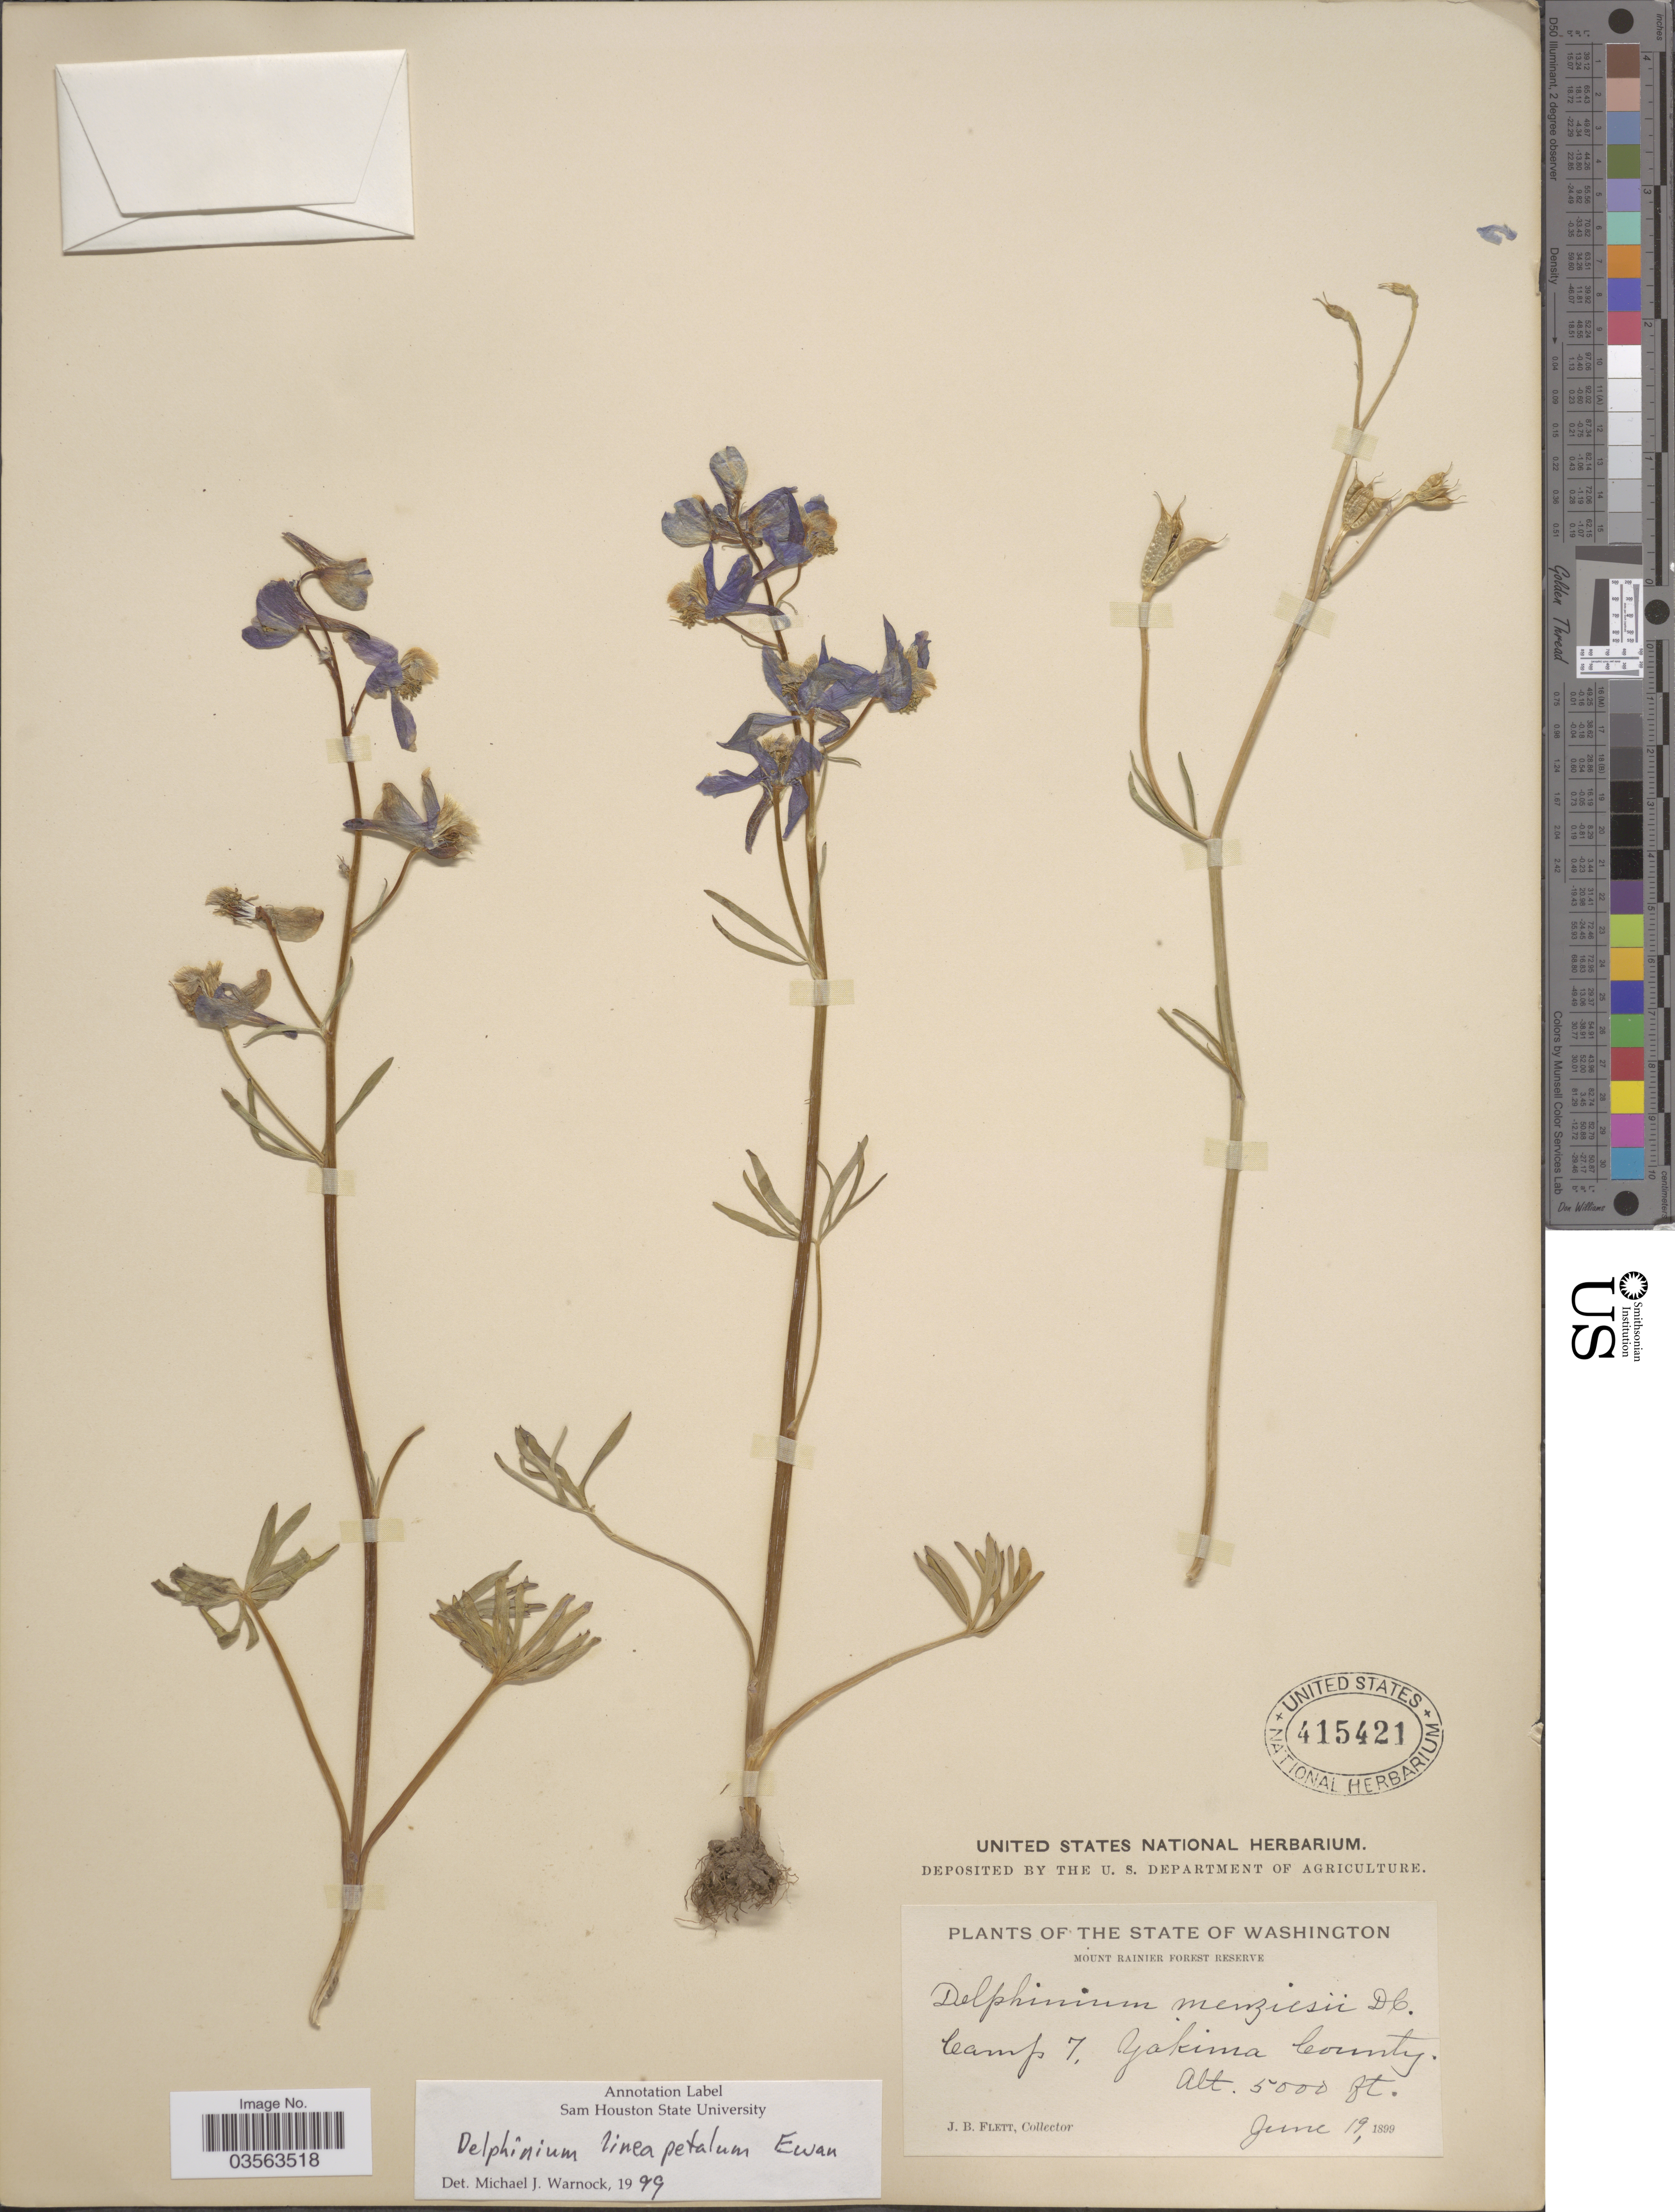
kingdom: Plantae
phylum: Tracheophyta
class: Magnoliopsida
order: Ranunculales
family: Ranunculaceae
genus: Delphinium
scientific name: Delphinium lineapetalum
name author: Ewan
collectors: J. Flett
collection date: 1899-06-19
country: United States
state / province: Washington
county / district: Yakima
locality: Mount Rainier Forest Reserve. Camp 7, Yakima County.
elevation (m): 1524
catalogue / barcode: US 415421